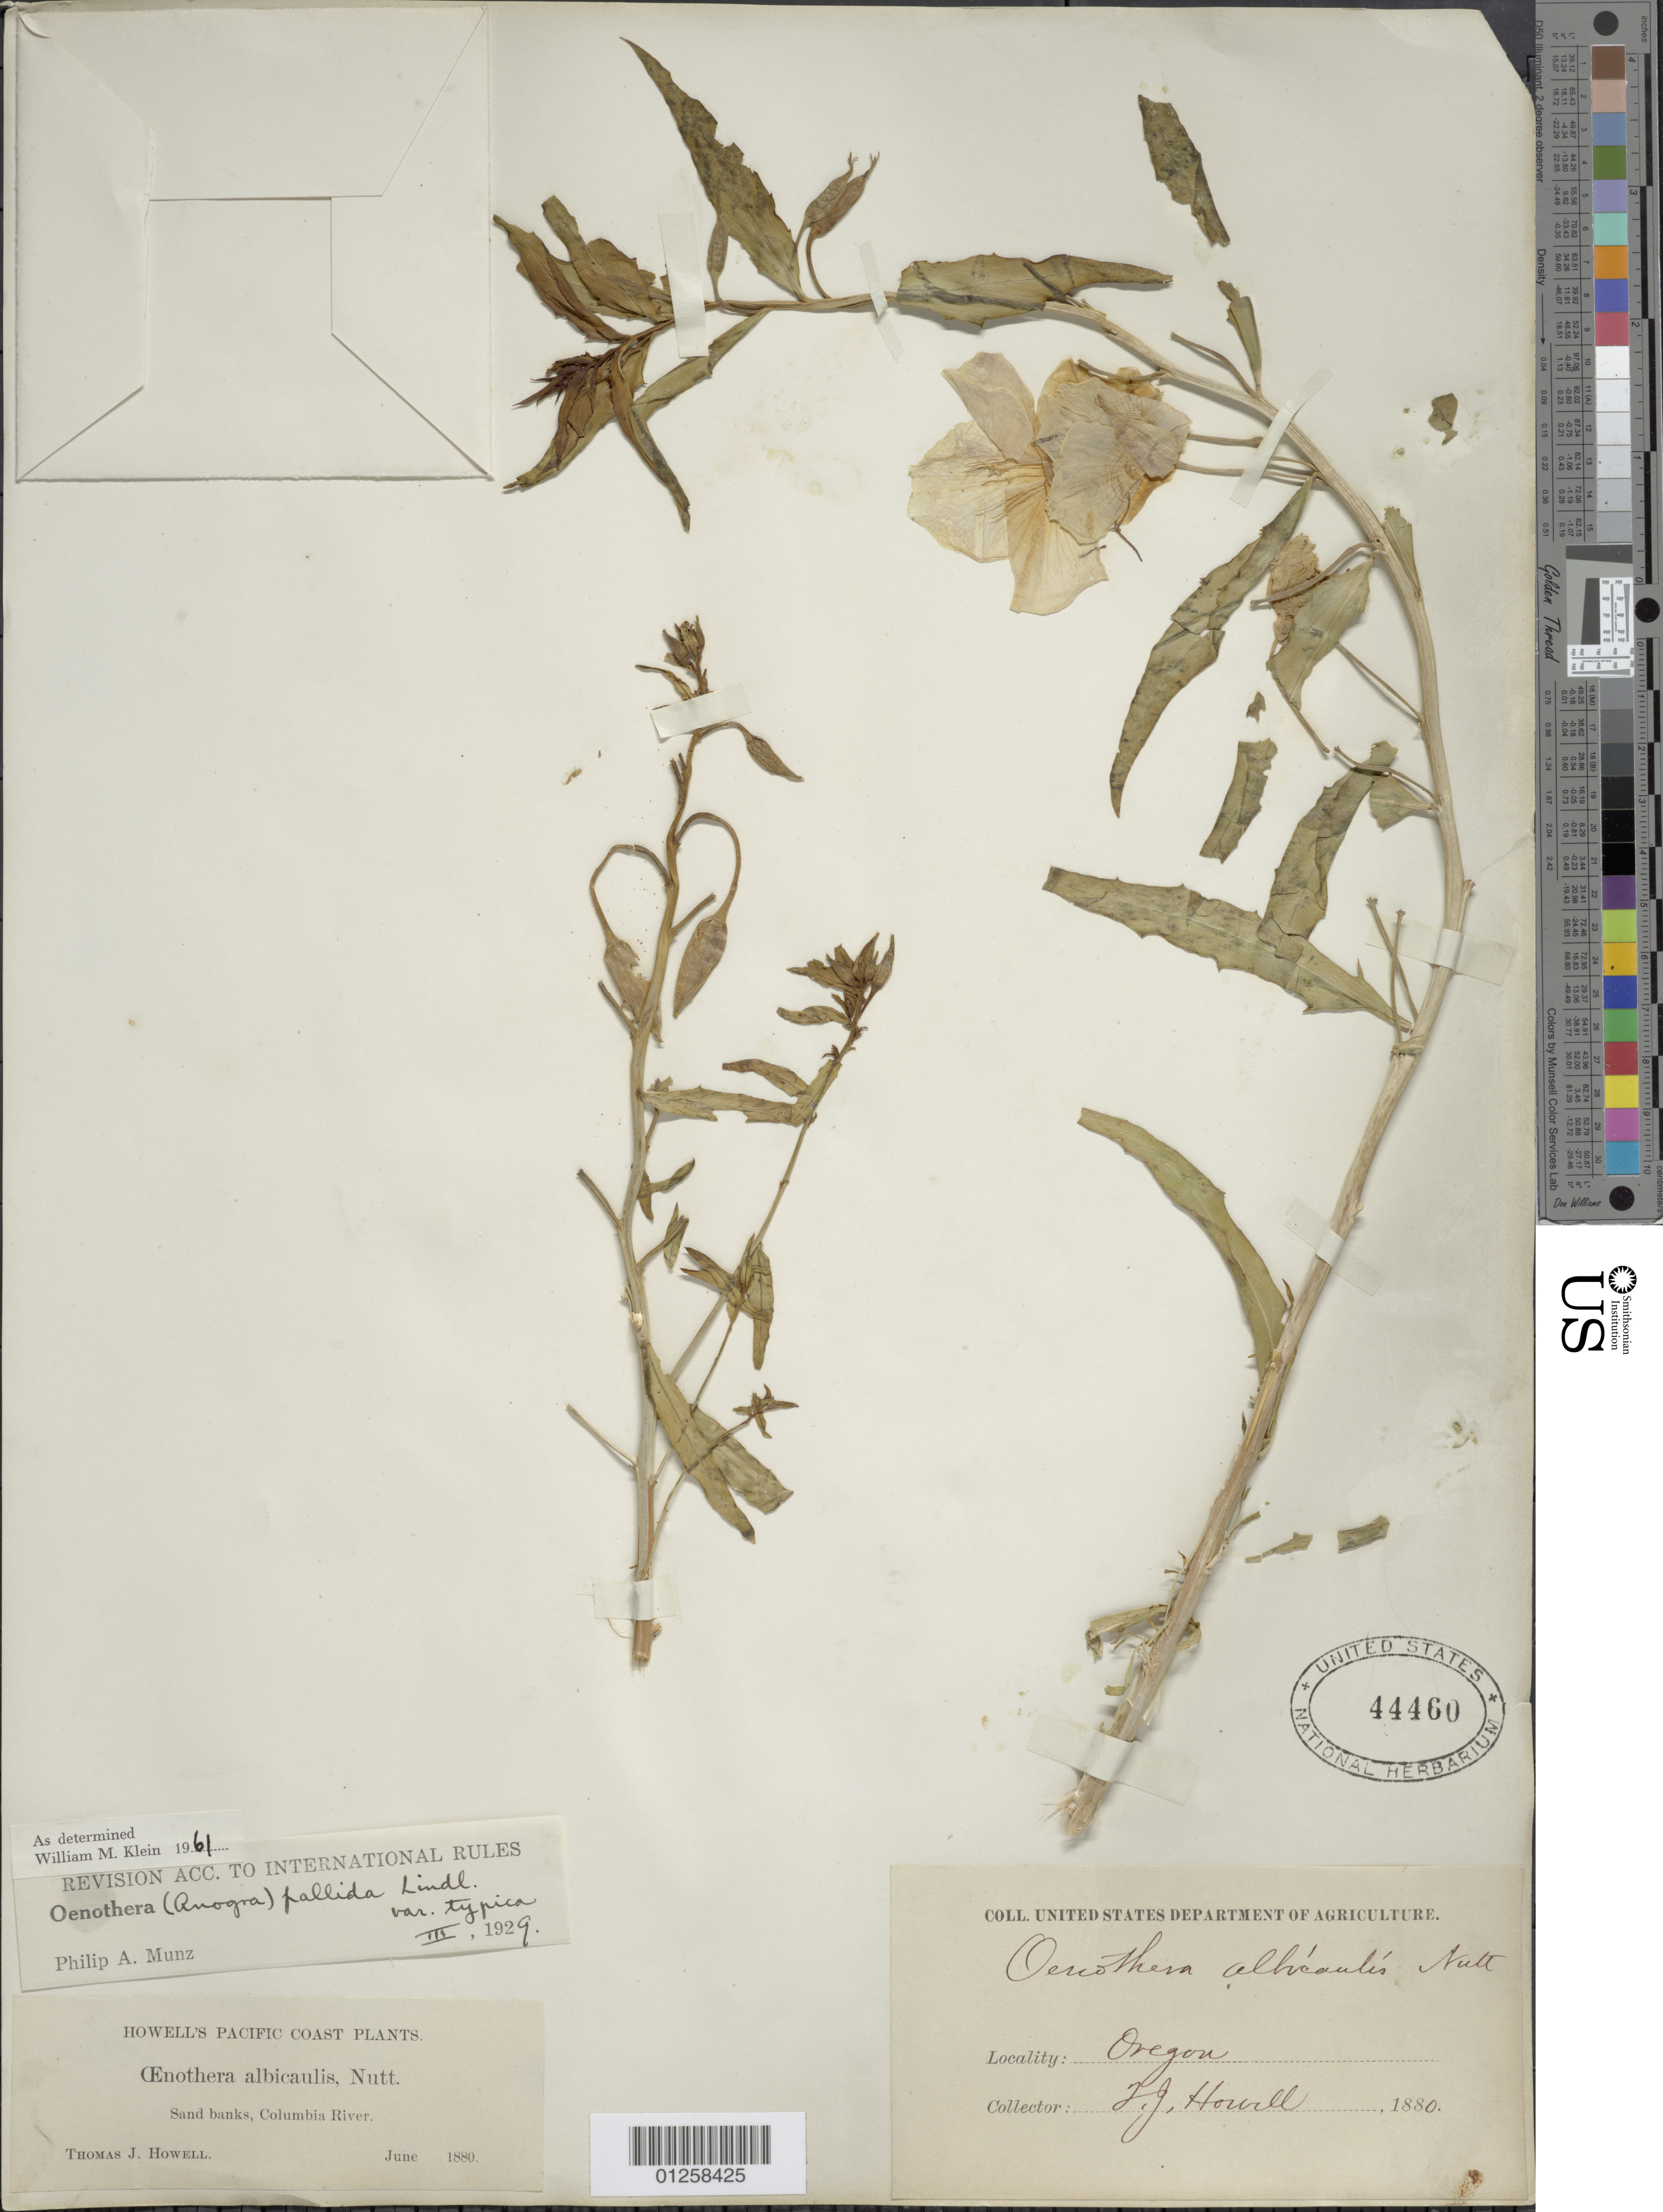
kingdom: Plantae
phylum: Tracheophyta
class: Magnoliopsida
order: Myrtales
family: Onagraceae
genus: Oenothera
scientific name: Oenothera pallida subsp. pallida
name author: Lindl.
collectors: T. J. Howell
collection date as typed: Jun 1880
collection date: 1880-06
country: United States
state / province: Oregon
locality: Columbia River.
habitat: Sand banks.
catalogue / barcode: US 44460